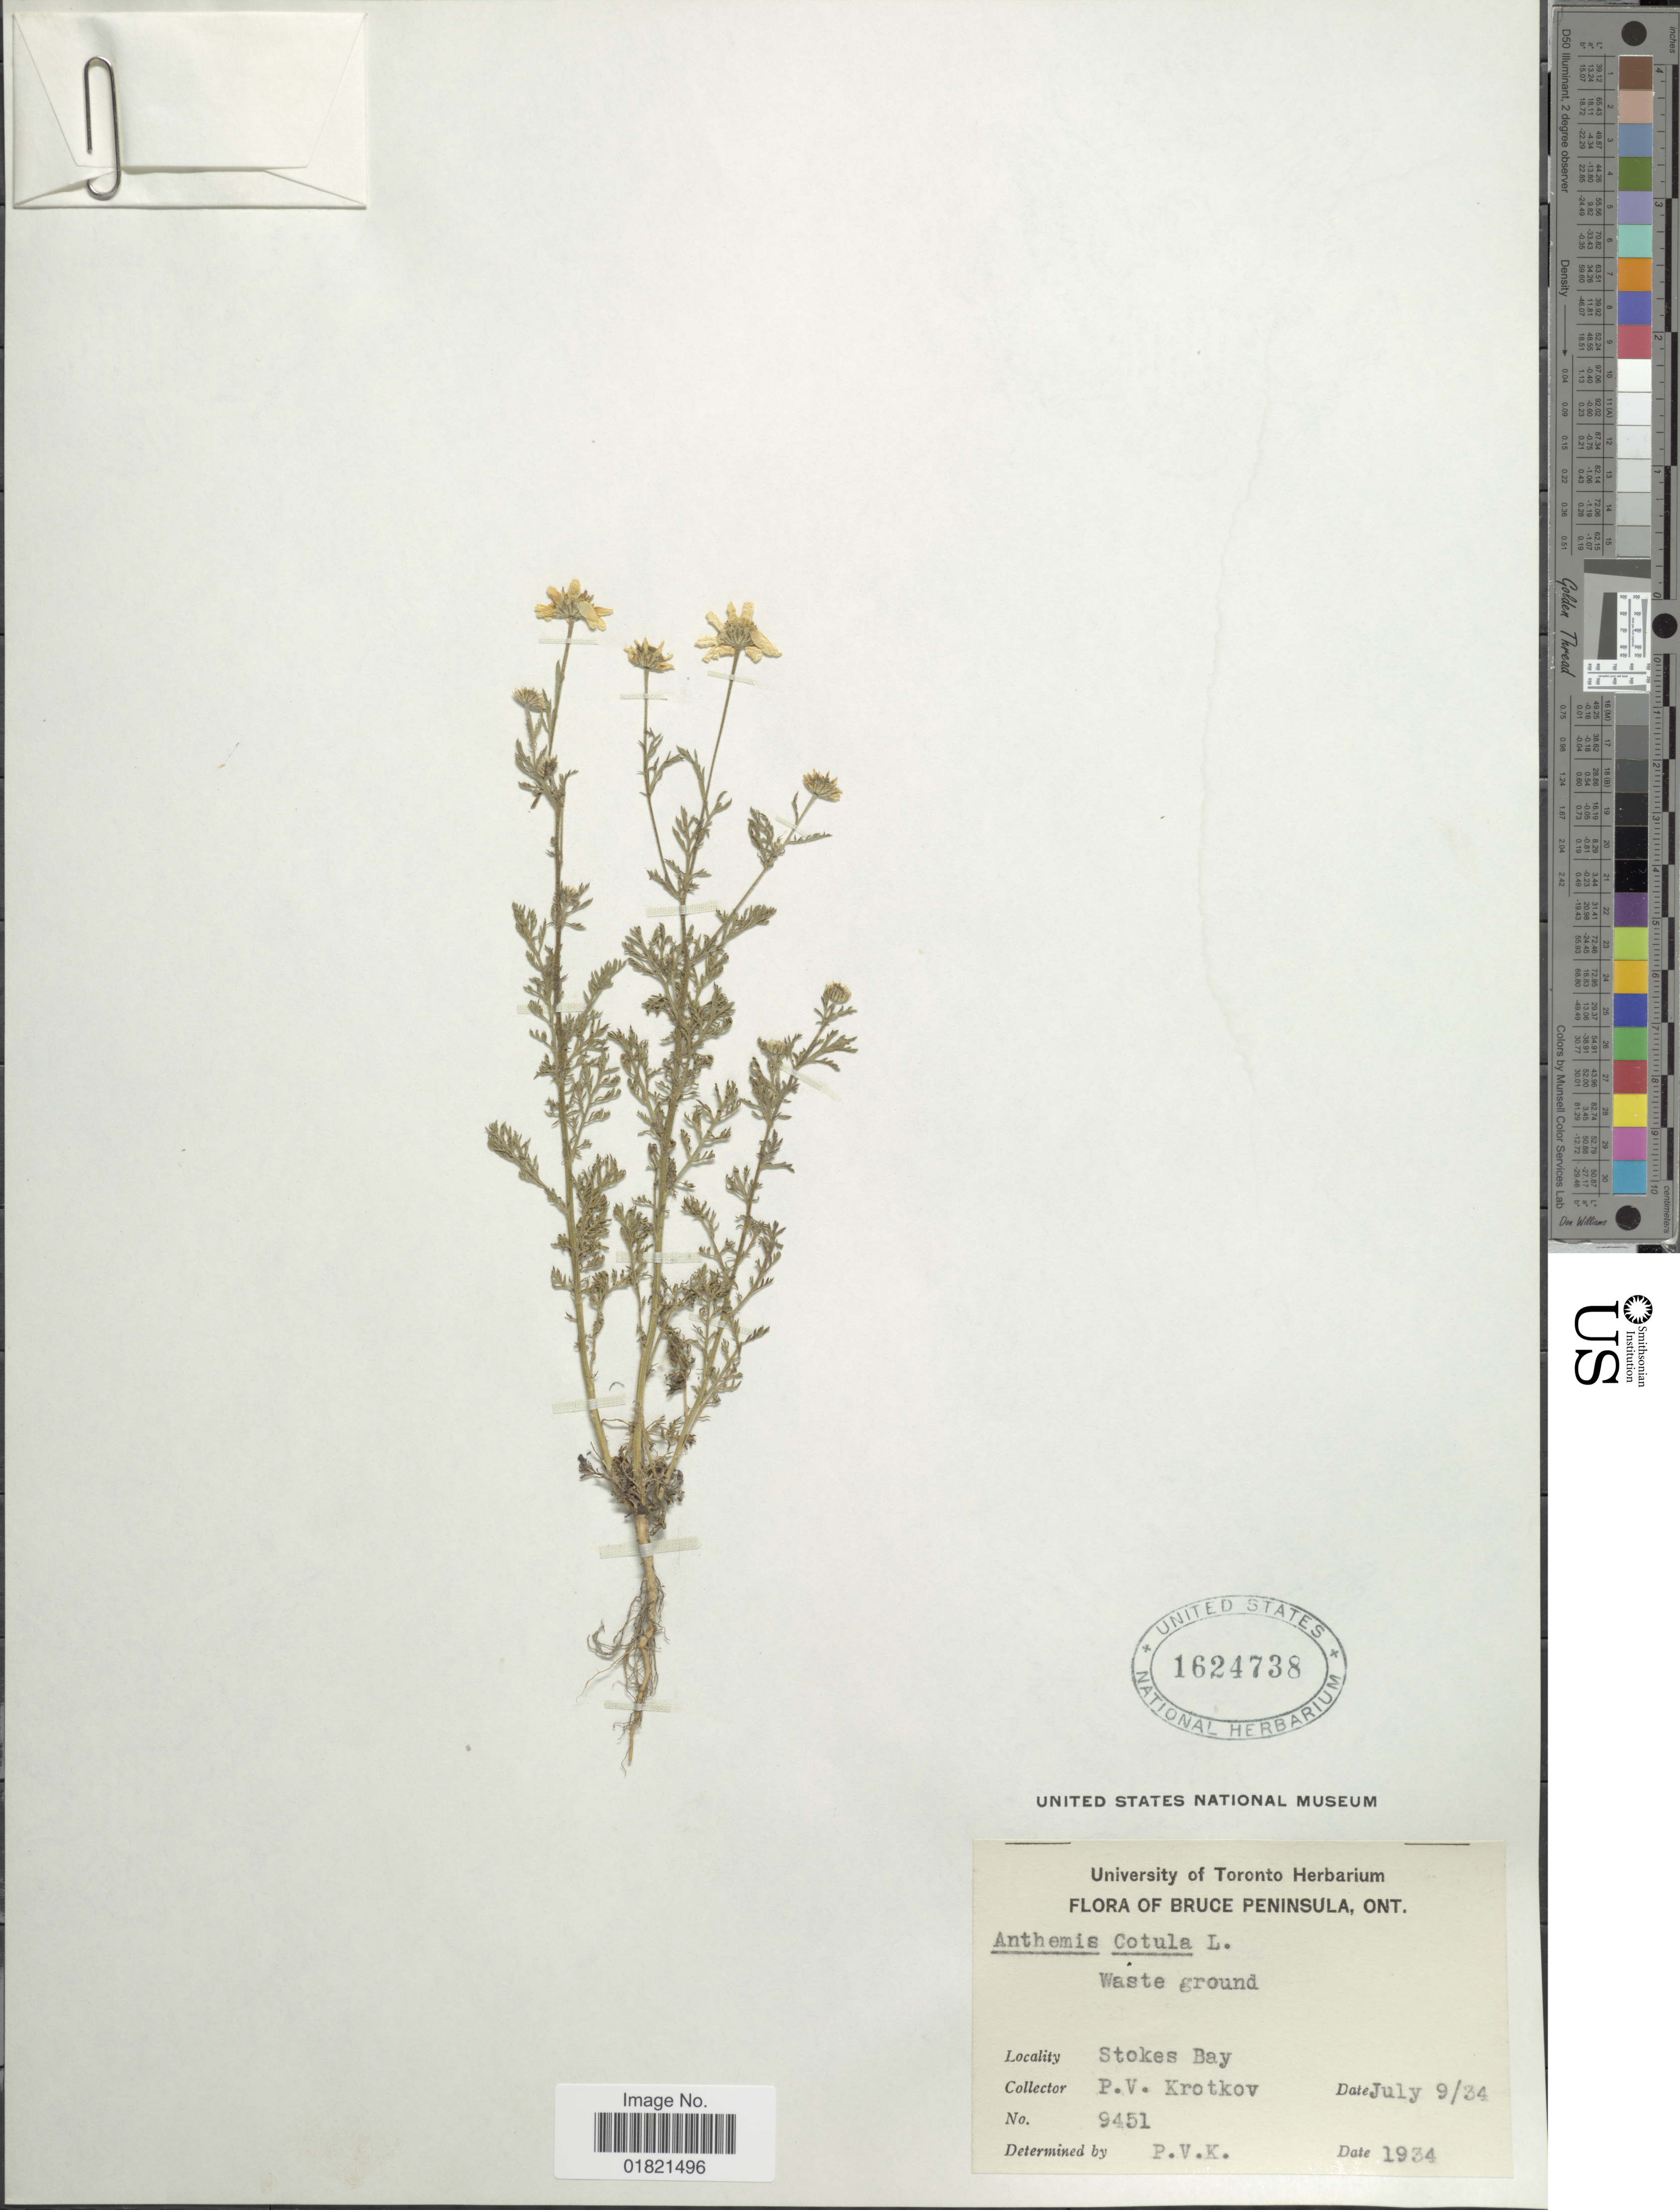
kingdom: Plantae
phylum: Tracheophyta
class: Magnoliopsida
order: Asterales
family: Asteraceae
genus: Anthemis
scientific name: Anthemis cotula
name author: L.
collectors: P. V. Krotkov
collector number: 9451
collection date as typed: Transcribed d/m/y: 9/7/34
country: Canada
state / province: Ontario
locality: Brunce Peninsula, Stokes Bay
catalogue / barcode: US 1624738